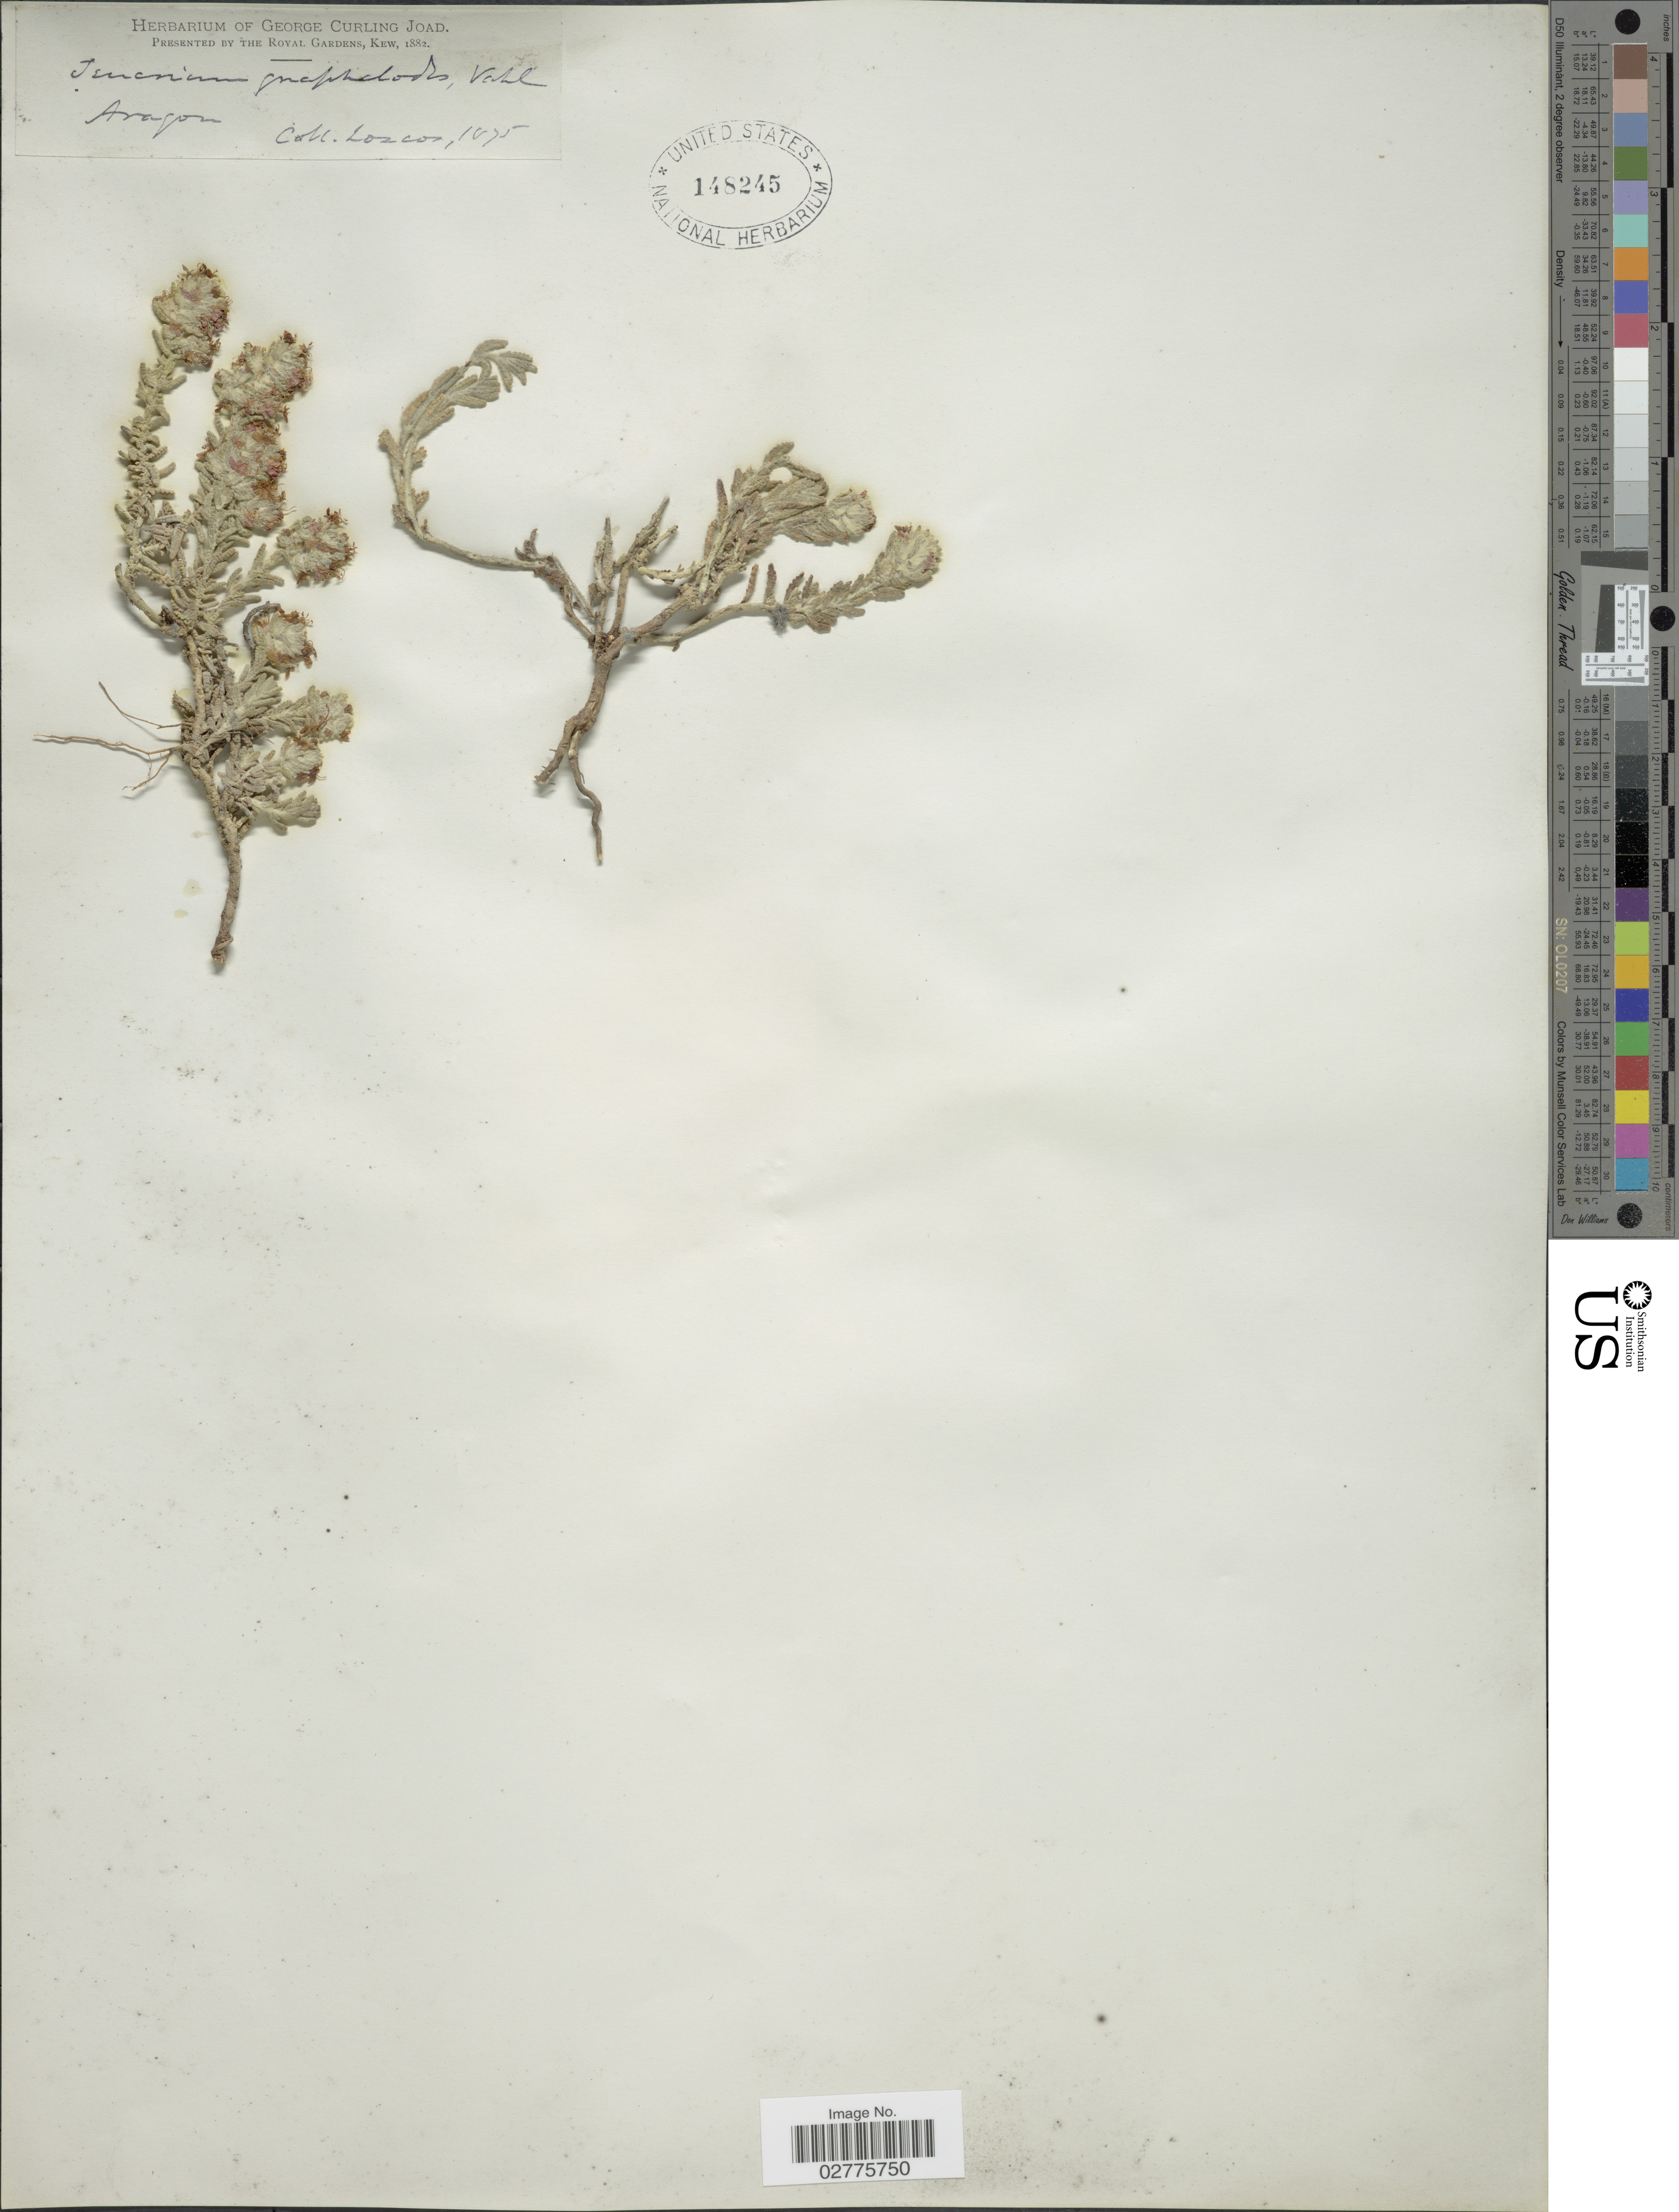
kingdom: Plantae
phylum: Tracheophyta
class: Magnoliopsida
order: Lamiales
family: Lamiaceae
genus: Teucrium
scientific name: Teucrium gnaphalodes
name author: L'Hér.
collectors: Lozcos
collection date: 1875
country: Spain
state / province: Aragón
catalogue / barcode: US 148245